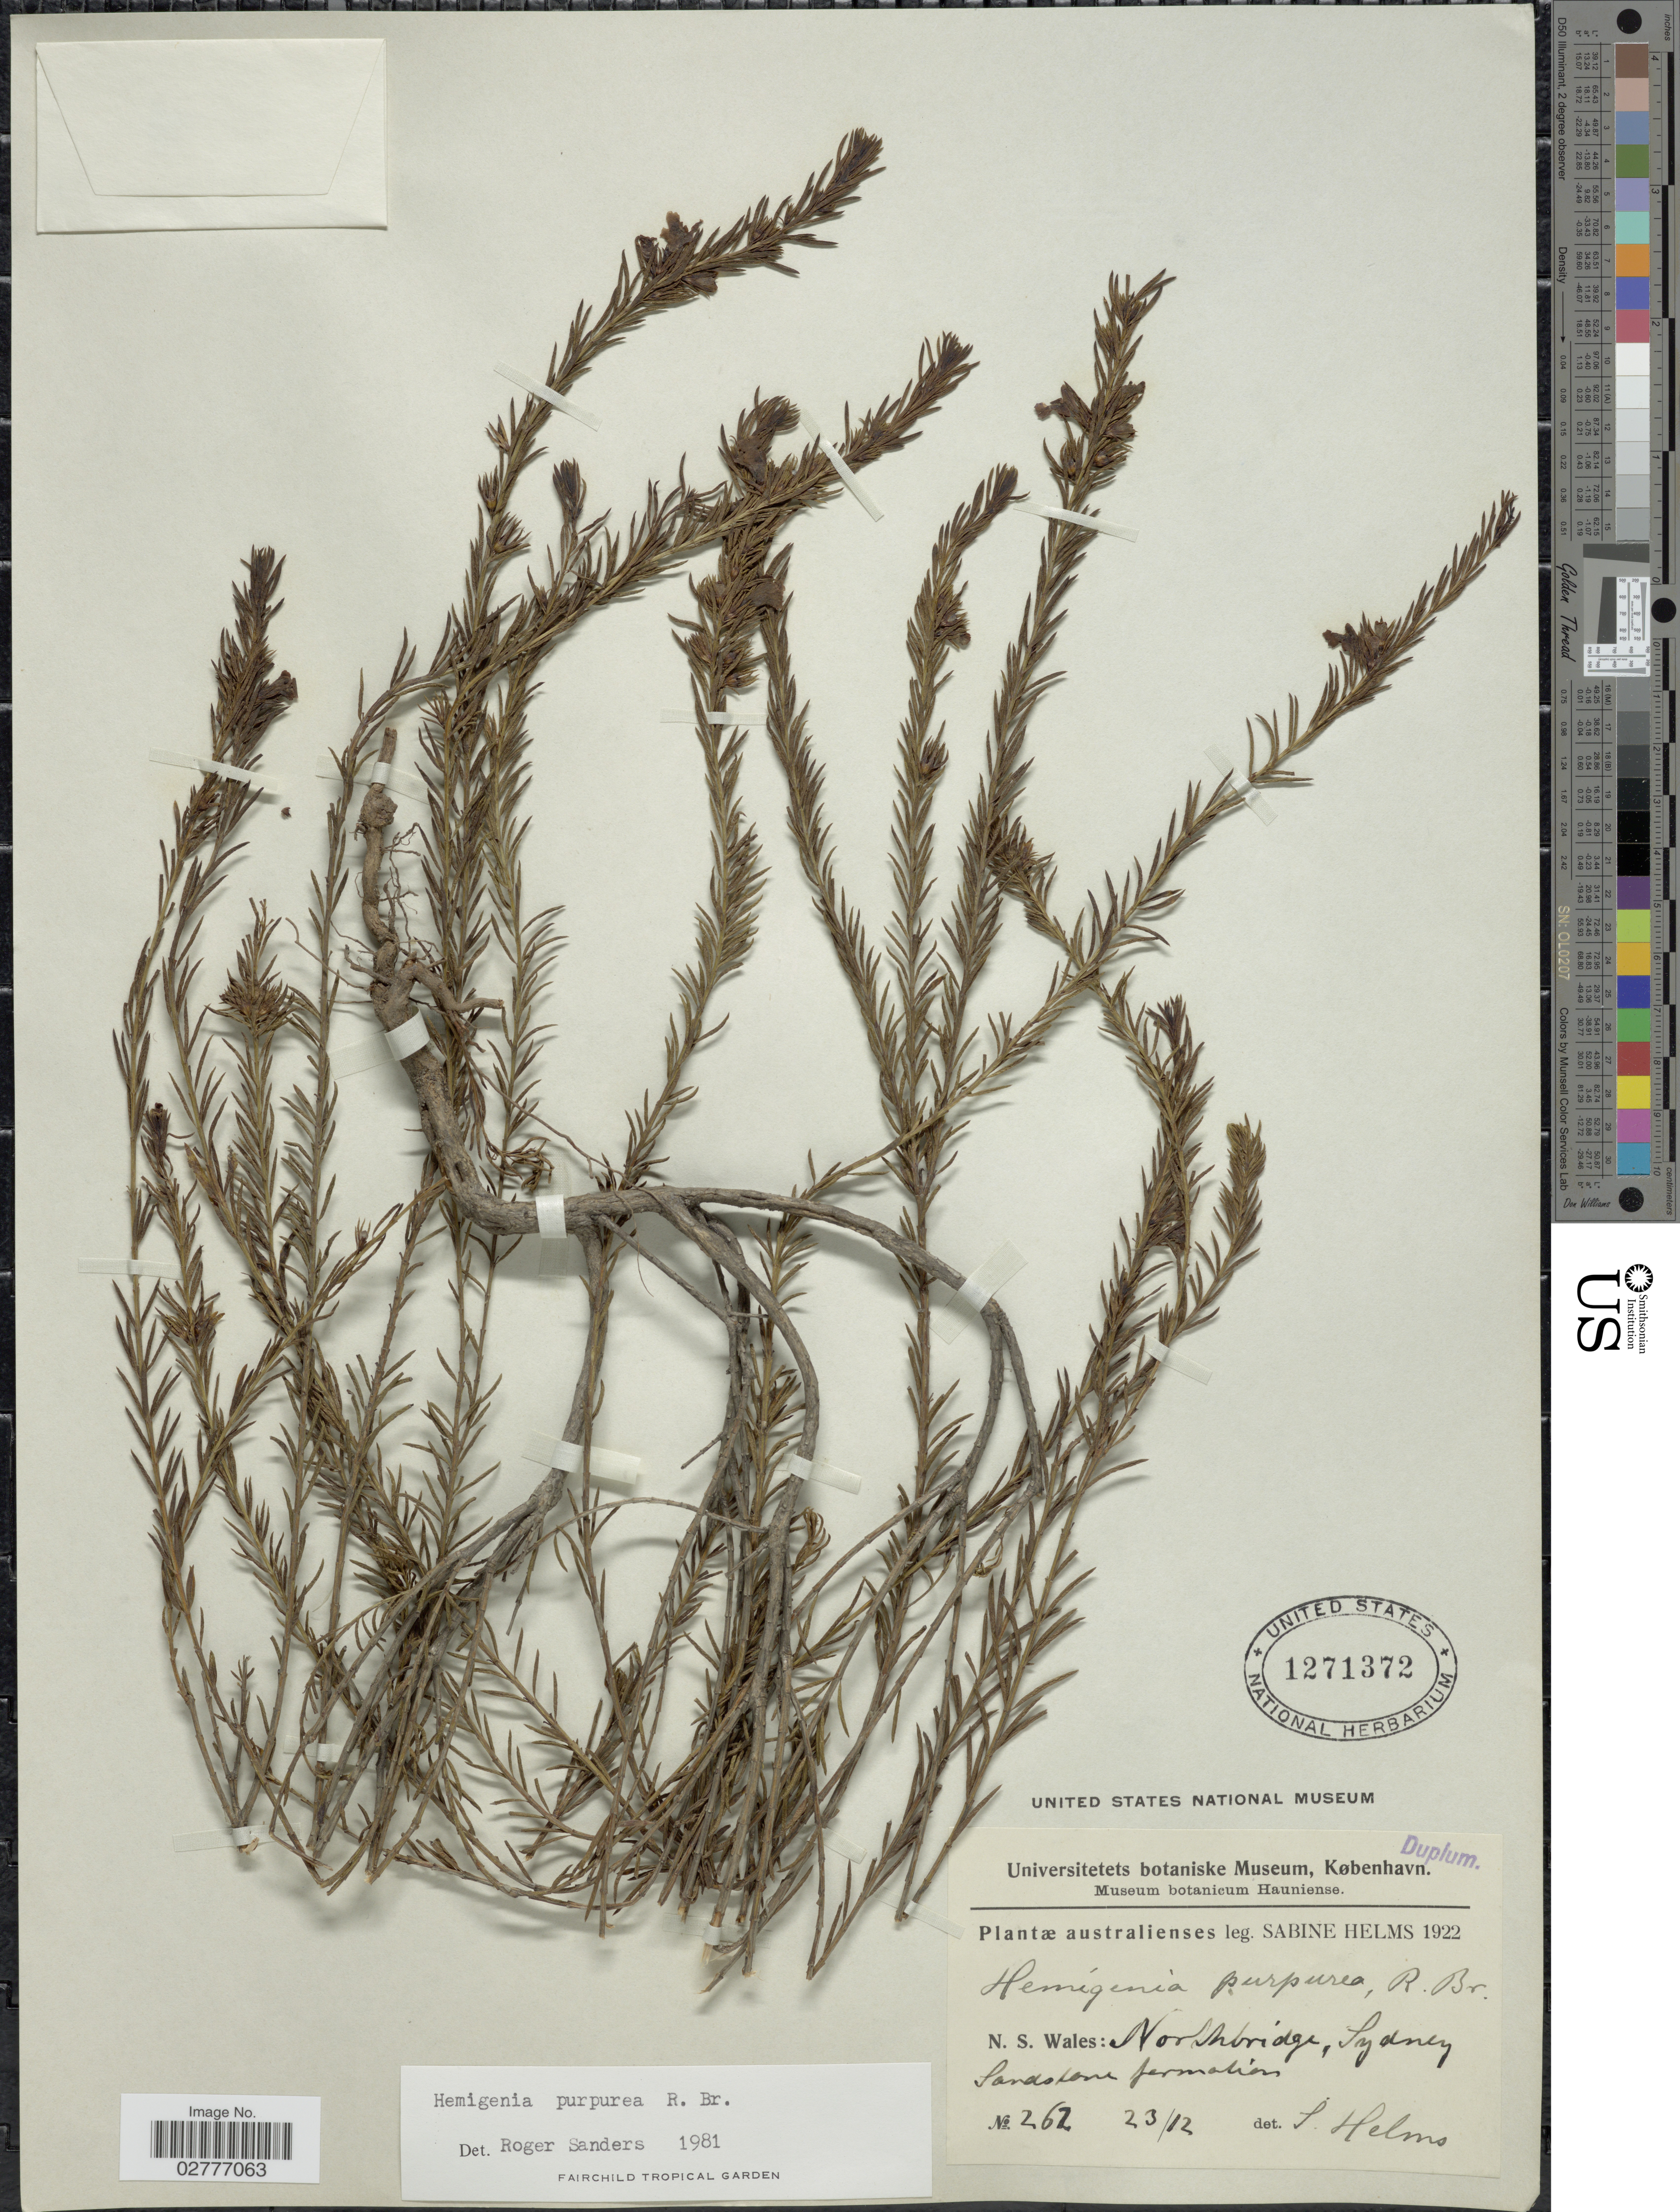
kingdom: Plantae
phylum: Tracheophyta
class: Magnoliopsida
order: Lamiales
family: Lamiaceae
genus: Hemigenia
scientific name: Hemigenia purpurea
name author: R. Br.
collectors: S. Helms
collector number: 262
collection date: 1922-12-23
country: Australia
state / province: New South Wales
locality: N. S. Wales. Northbridge, Sydney.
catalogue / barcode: US 1271372